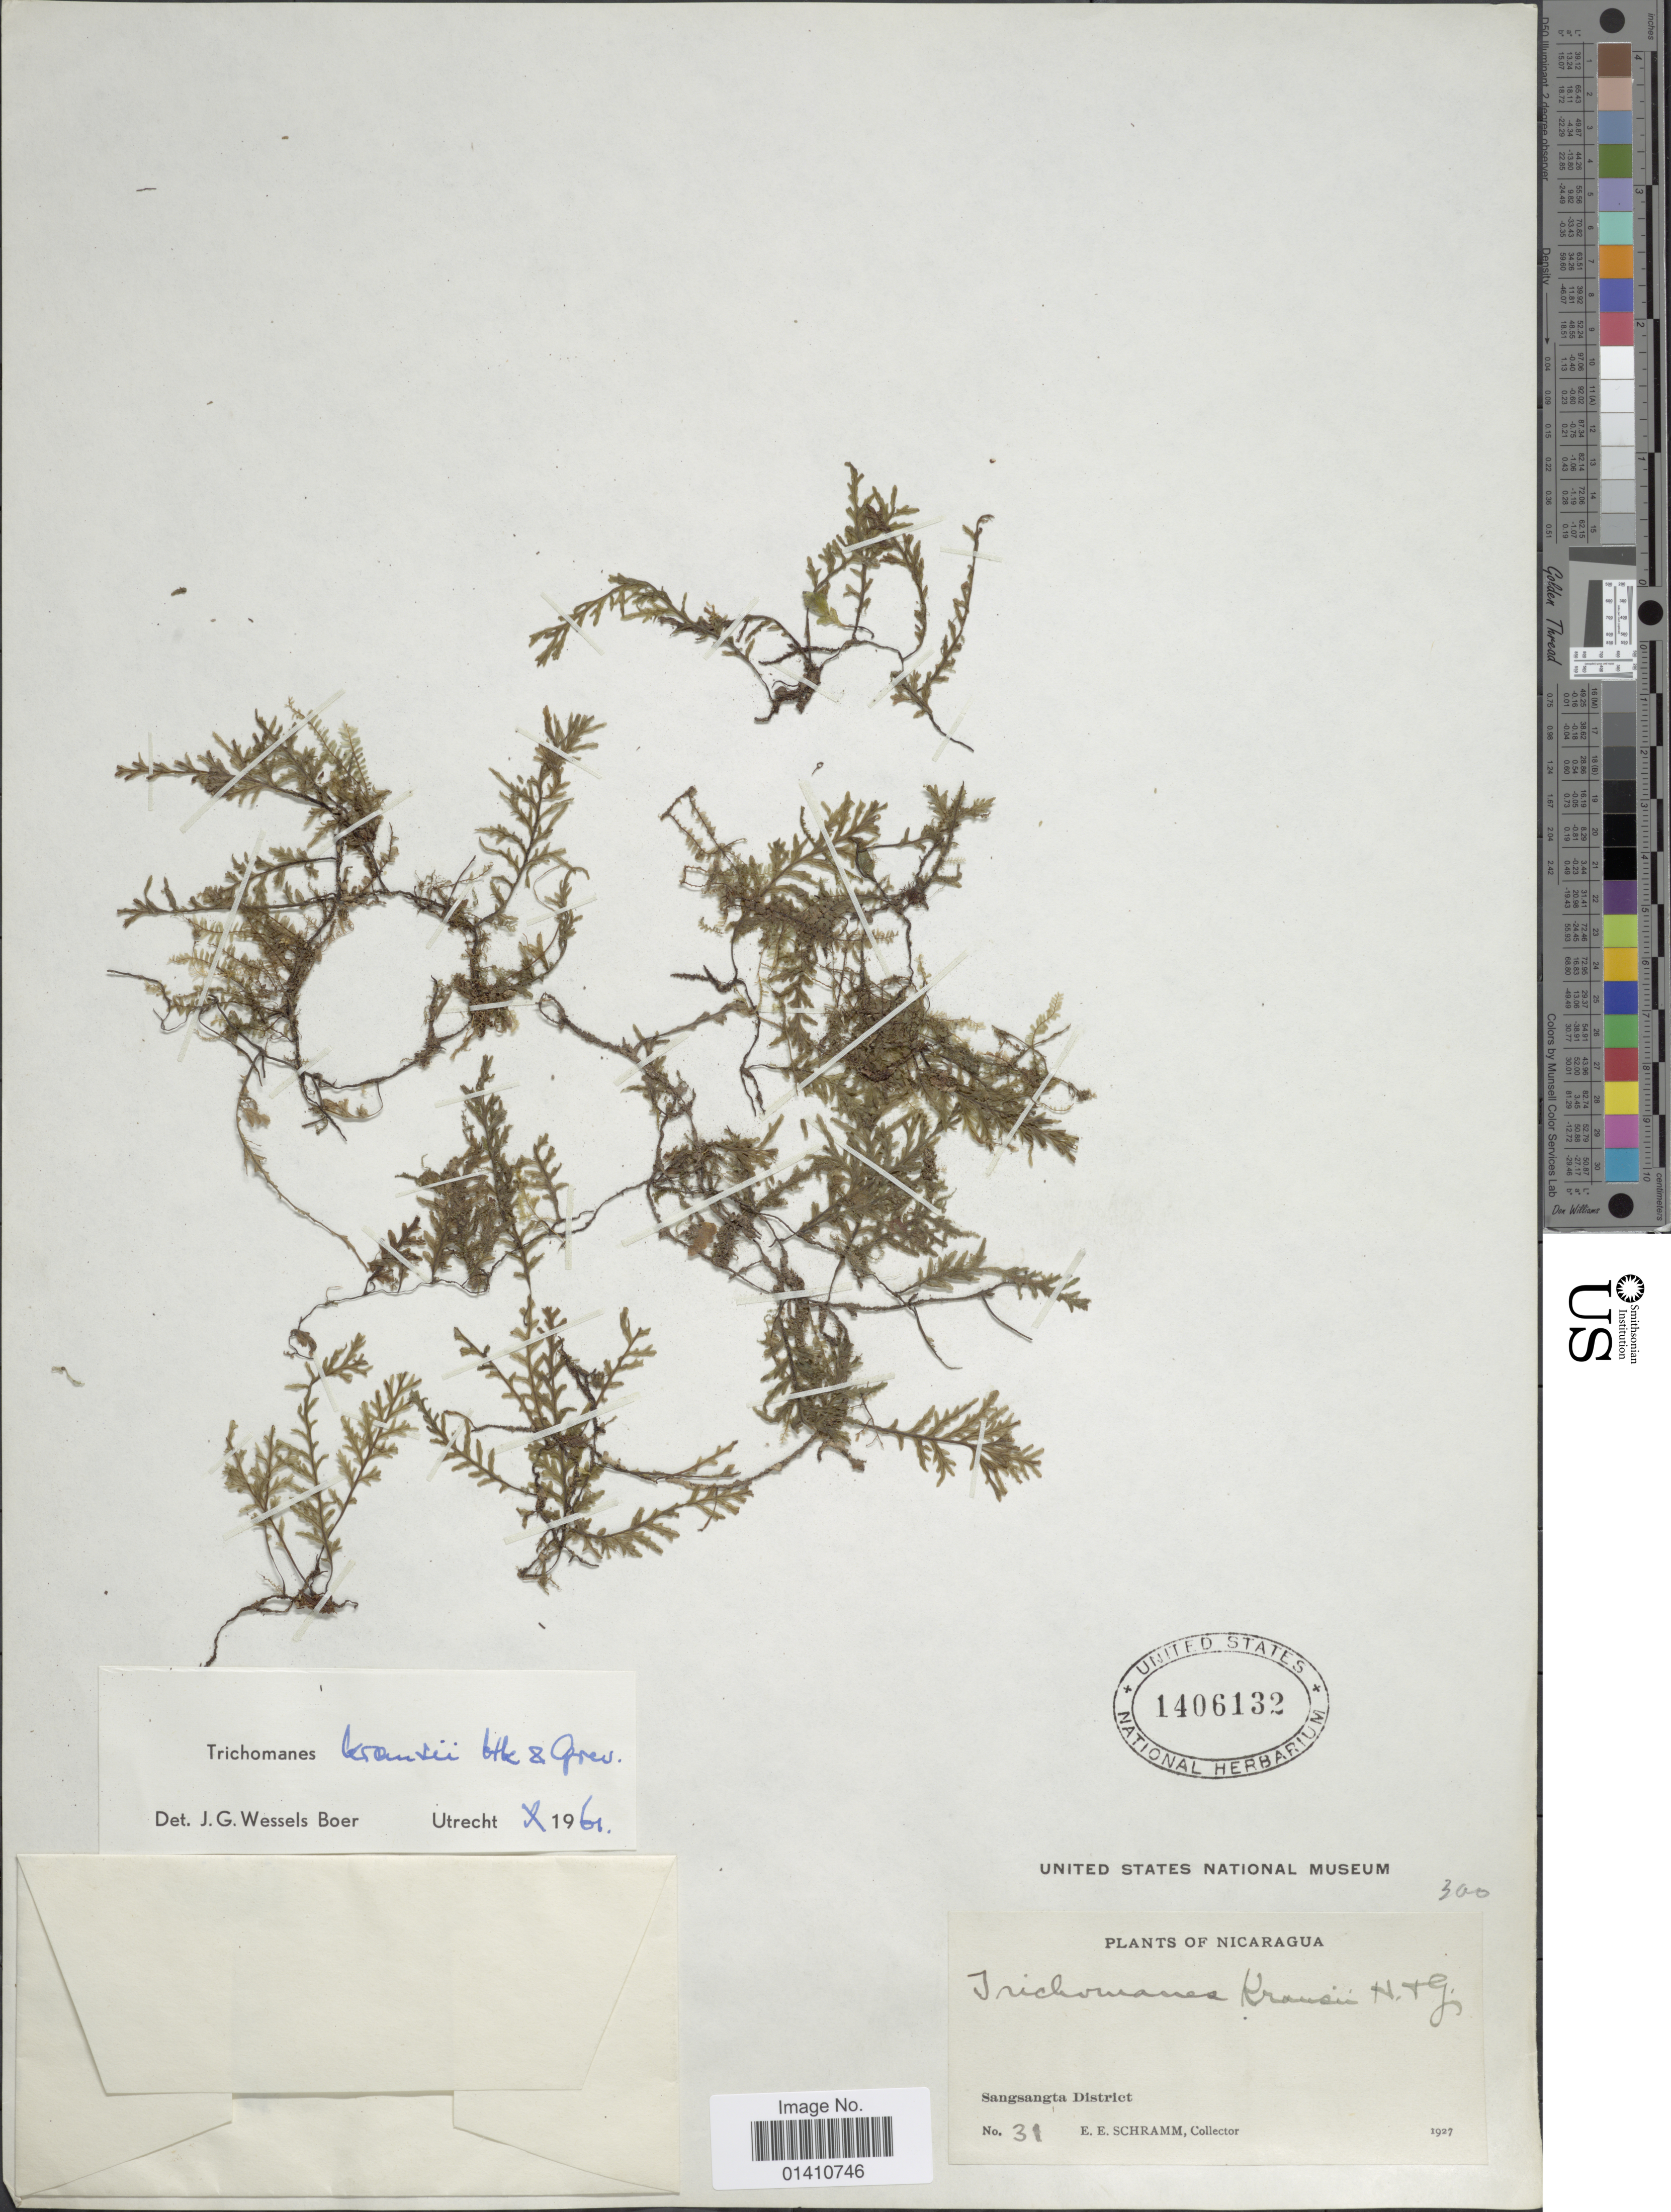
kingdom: Plantae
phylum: Tracheophyta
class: Polypodiopsida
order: Hymenophyllales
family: Hymenophyllaceae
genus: Didymoglossum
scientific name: Didymoglossum kraussii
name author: (Hook. & Grev.) C. Presl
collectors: E. Schramm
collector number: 31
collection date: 1927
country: Nicaragua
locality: Sangsangta District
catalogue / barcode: US 1406132